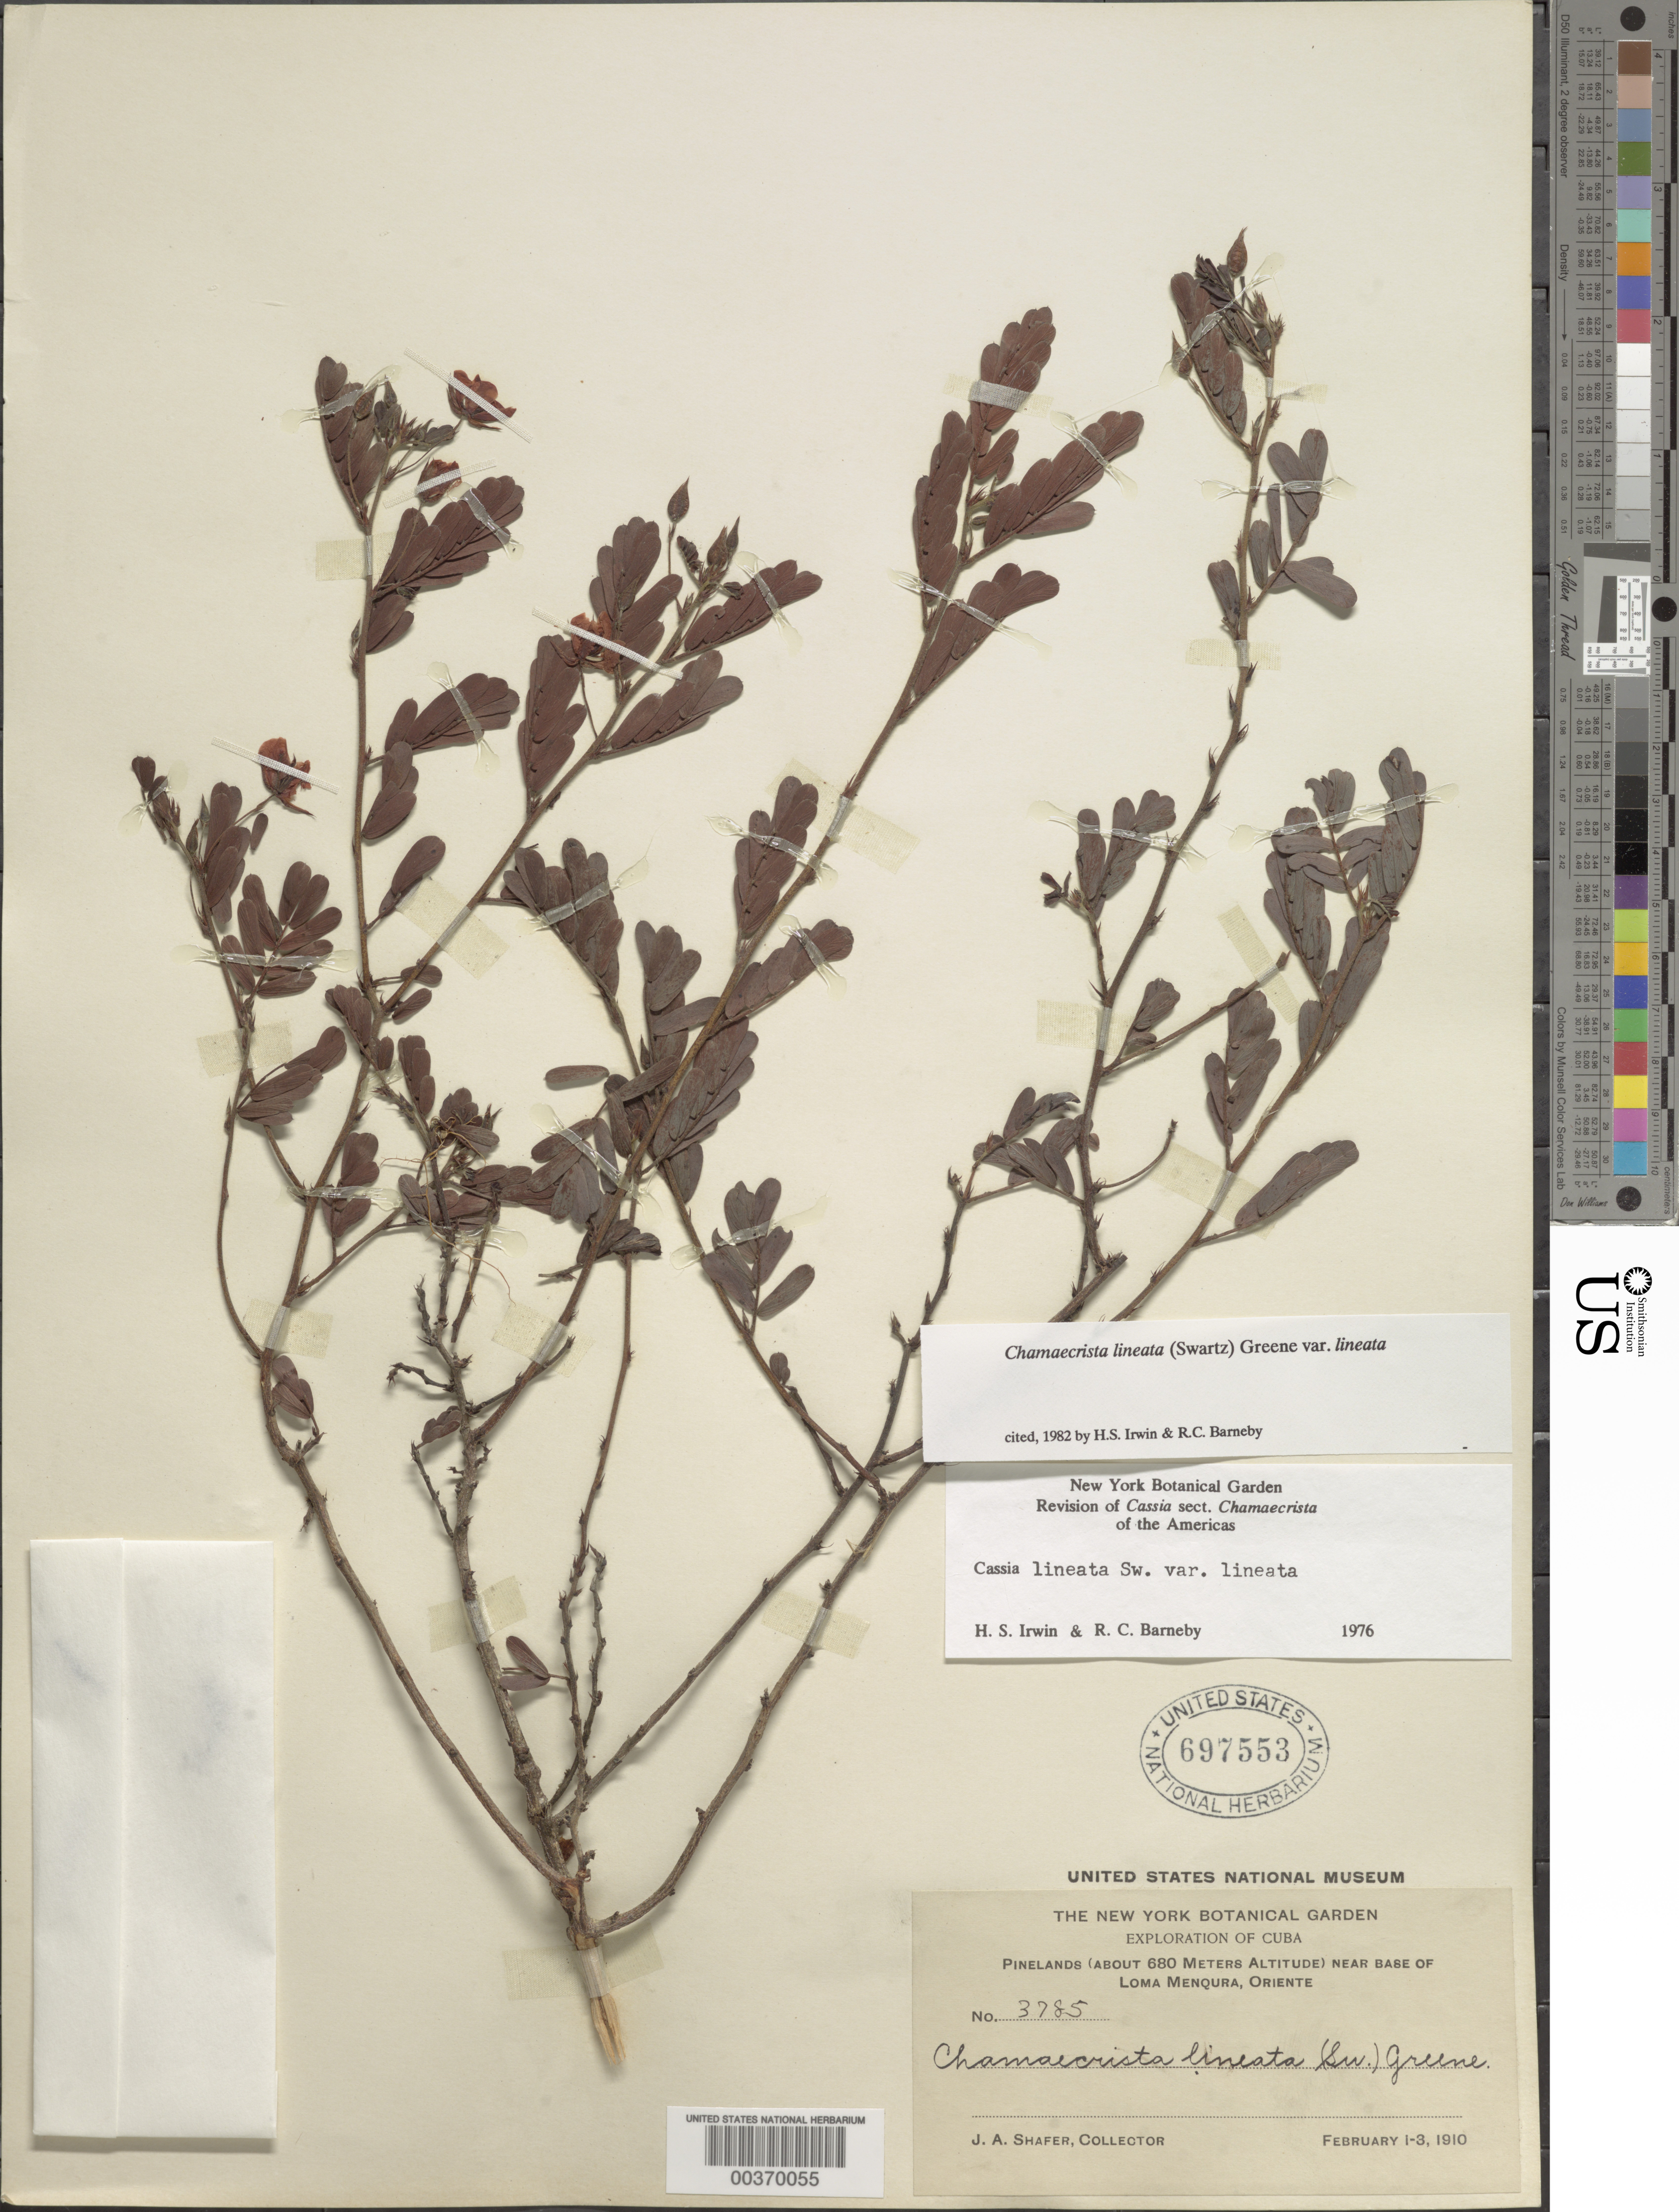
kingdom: Plantae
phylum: Tracheophyta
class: Magnoliopsida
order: Fabales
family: Fabaceae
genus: Chamaecrista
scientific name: Chamaecrista lineata var. lineata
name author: (Sw.) Greene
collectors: J. A. Shafer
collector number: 3785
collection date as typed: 01 Feb 1910 to 03 Feb 1910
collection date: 1910-02-01/1910-02-03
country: Cuba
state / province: Oriente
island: Greater Antilles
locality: Near base of loma menqura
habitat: Pinelands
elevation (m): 680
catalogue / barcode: US 697553